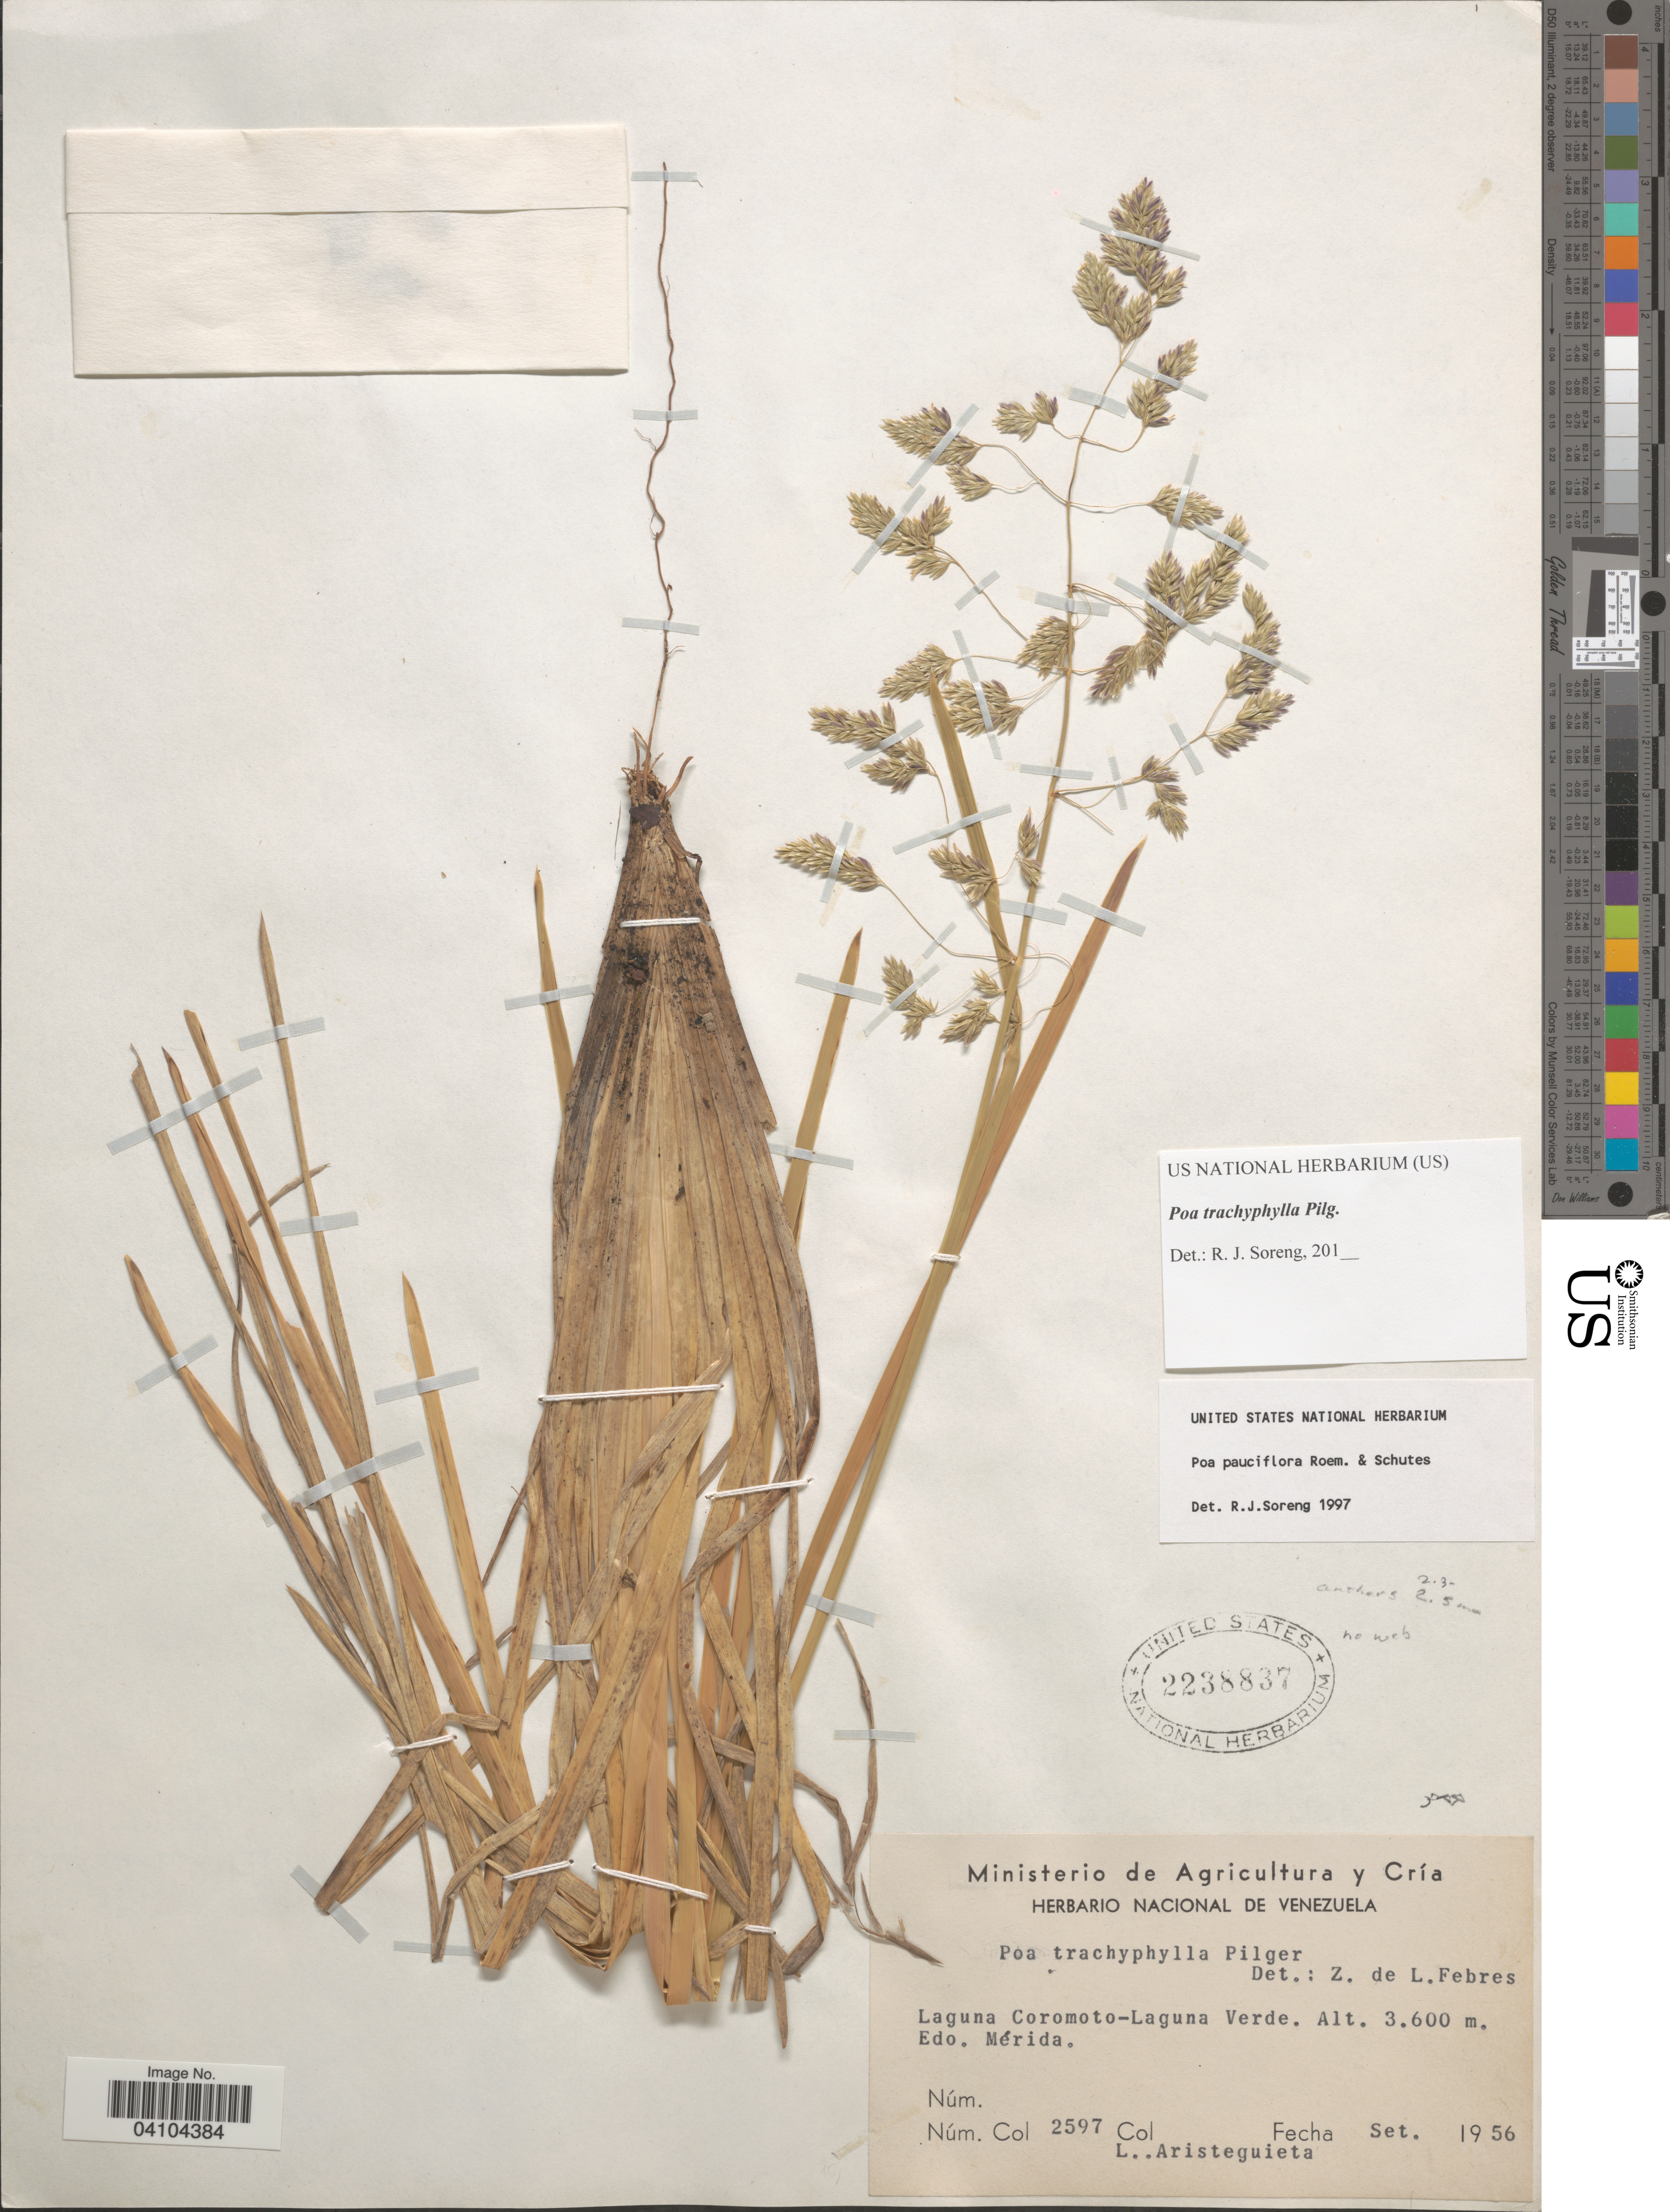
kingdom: Plantae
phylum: Tracheophyta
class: Liliopsida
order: Poales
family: Poaceae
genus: Poa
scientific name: Poa trachyphylla Hack., nom. illeg.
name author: Hack.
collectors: L. Aristeguieta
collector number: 2597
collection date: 1956-09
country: Venezuela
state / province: Merida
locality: Laguna Coromoto-Laguna Verde.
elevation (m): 3600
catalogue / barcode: US 2238837